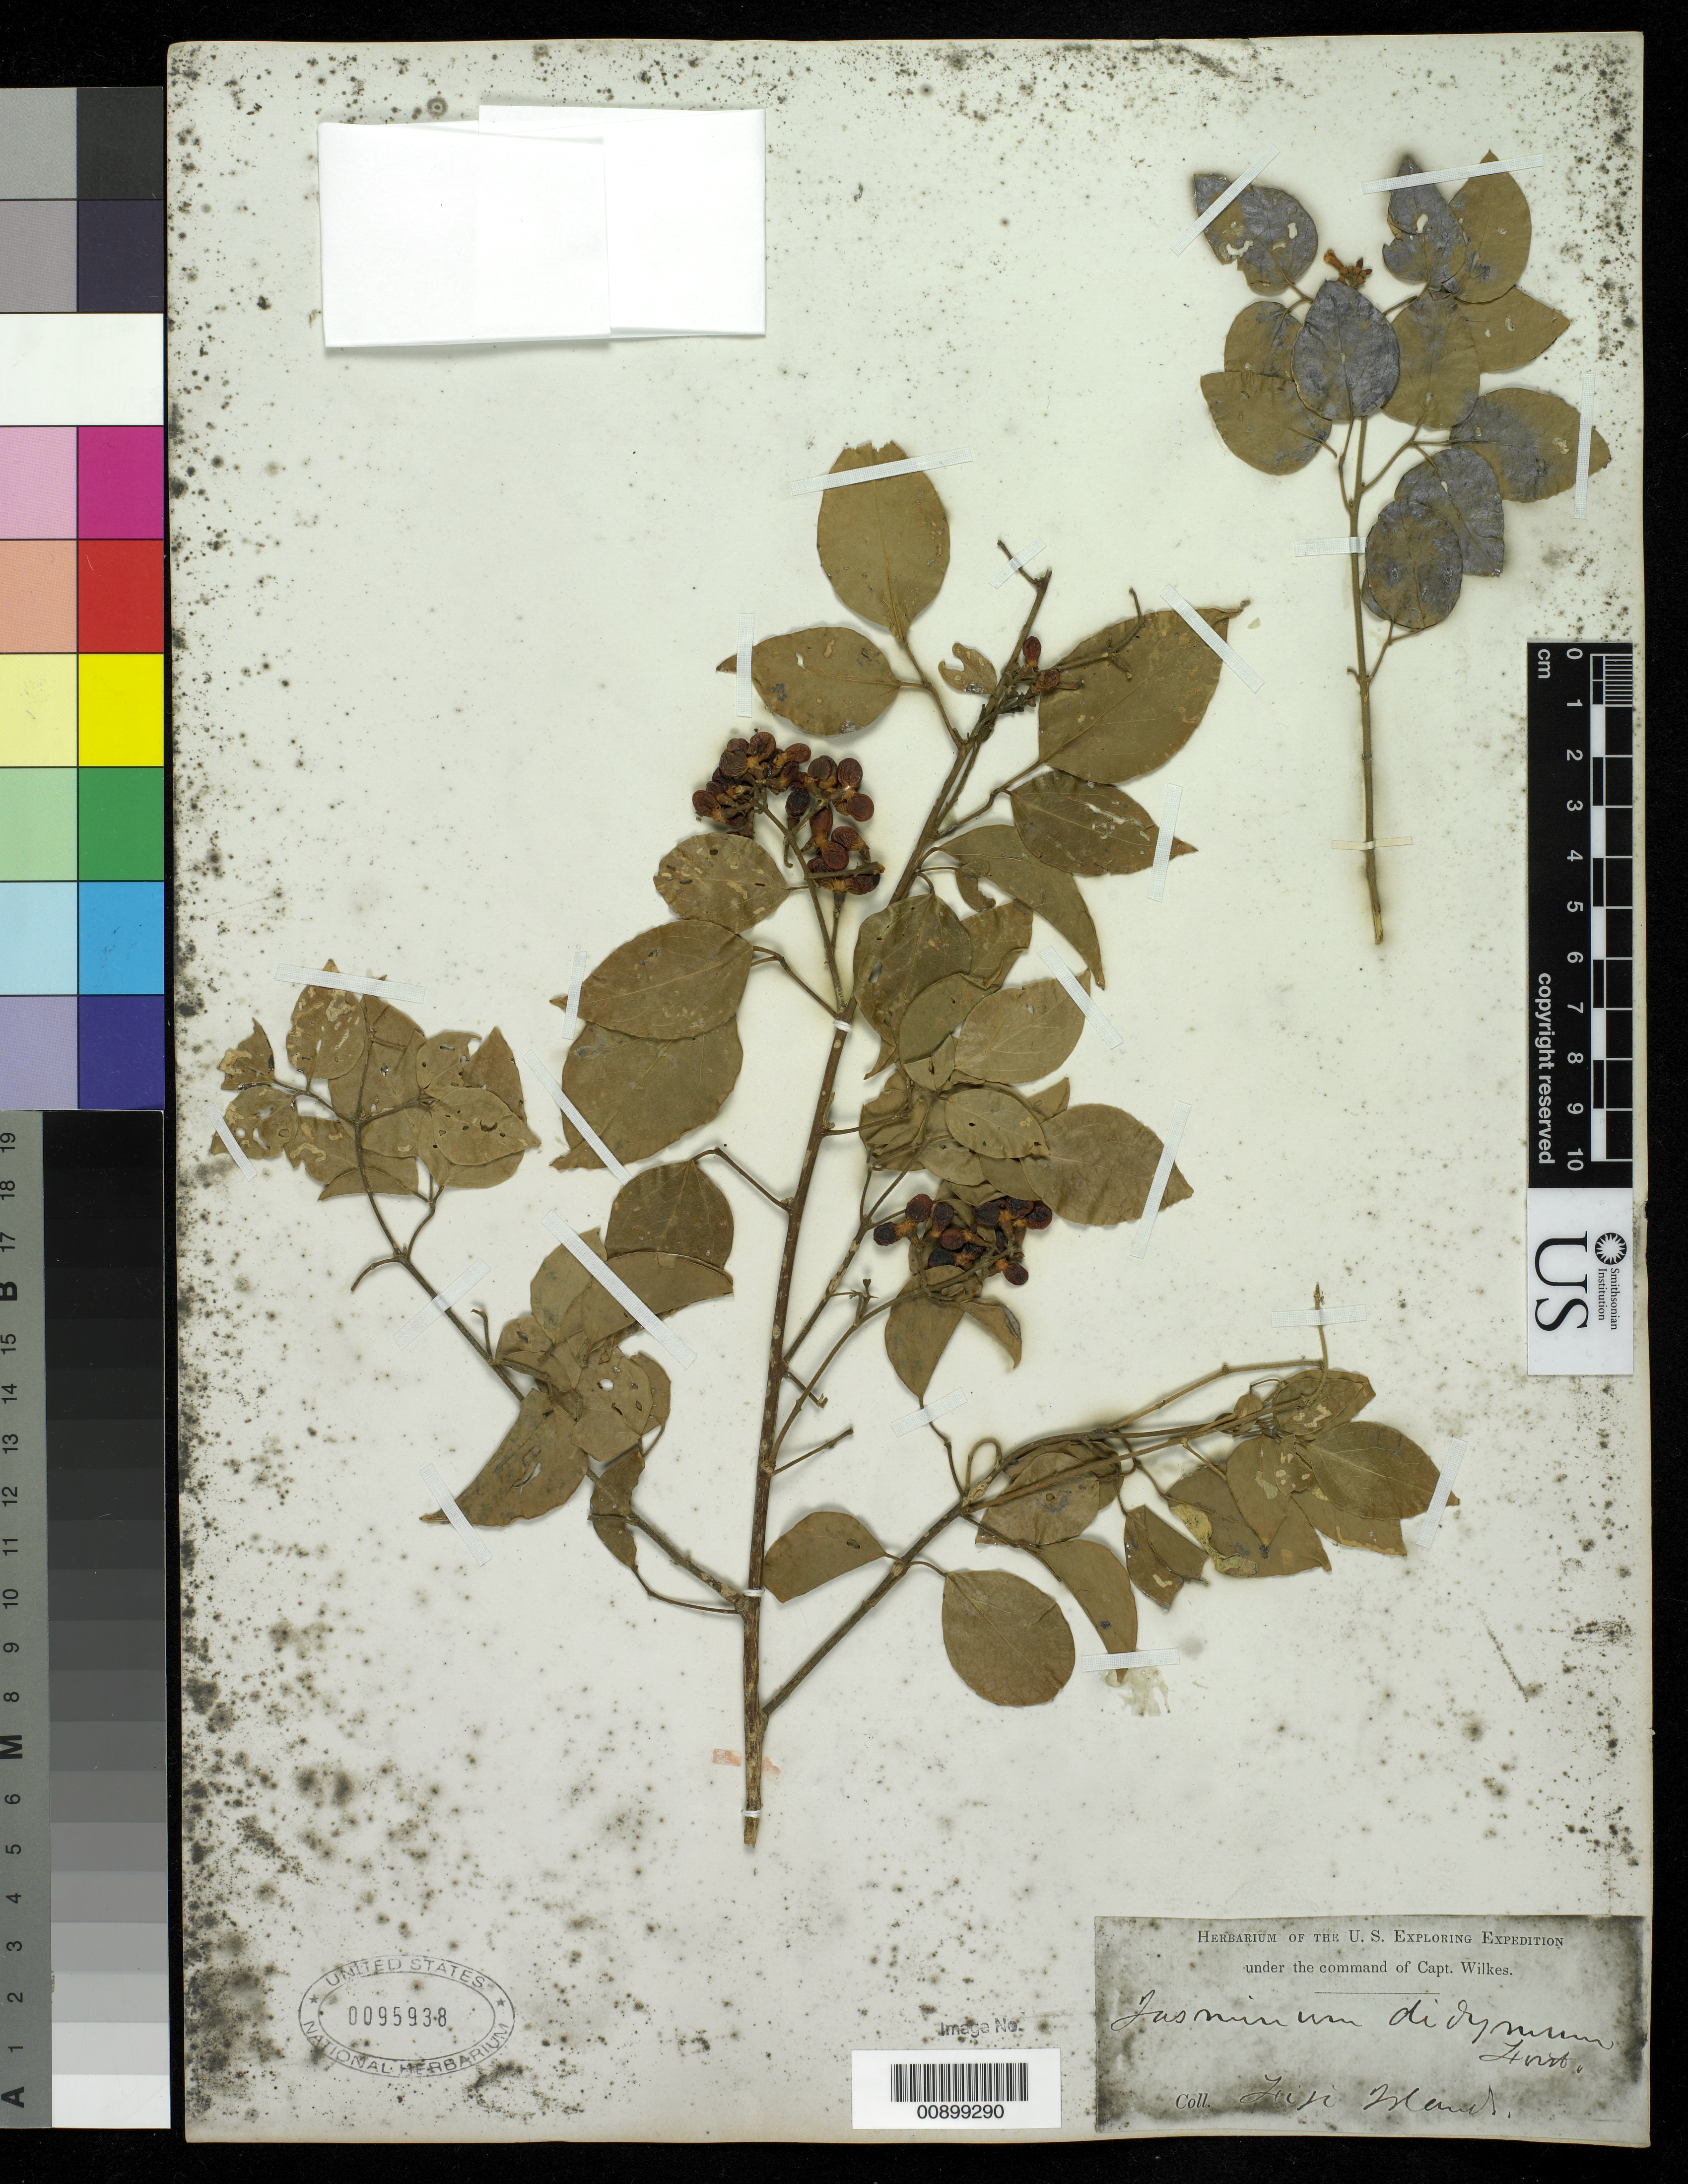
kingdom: Plantae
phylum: Tracheophyta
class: Magnoliopsida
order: Lamiales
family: Oleaceae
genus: Jasminum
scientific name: Jasminum didymum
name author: G. Forst.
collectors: Wilkes Explor. Exped.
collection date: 1838/1842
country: Fiji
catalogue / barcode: US 95938